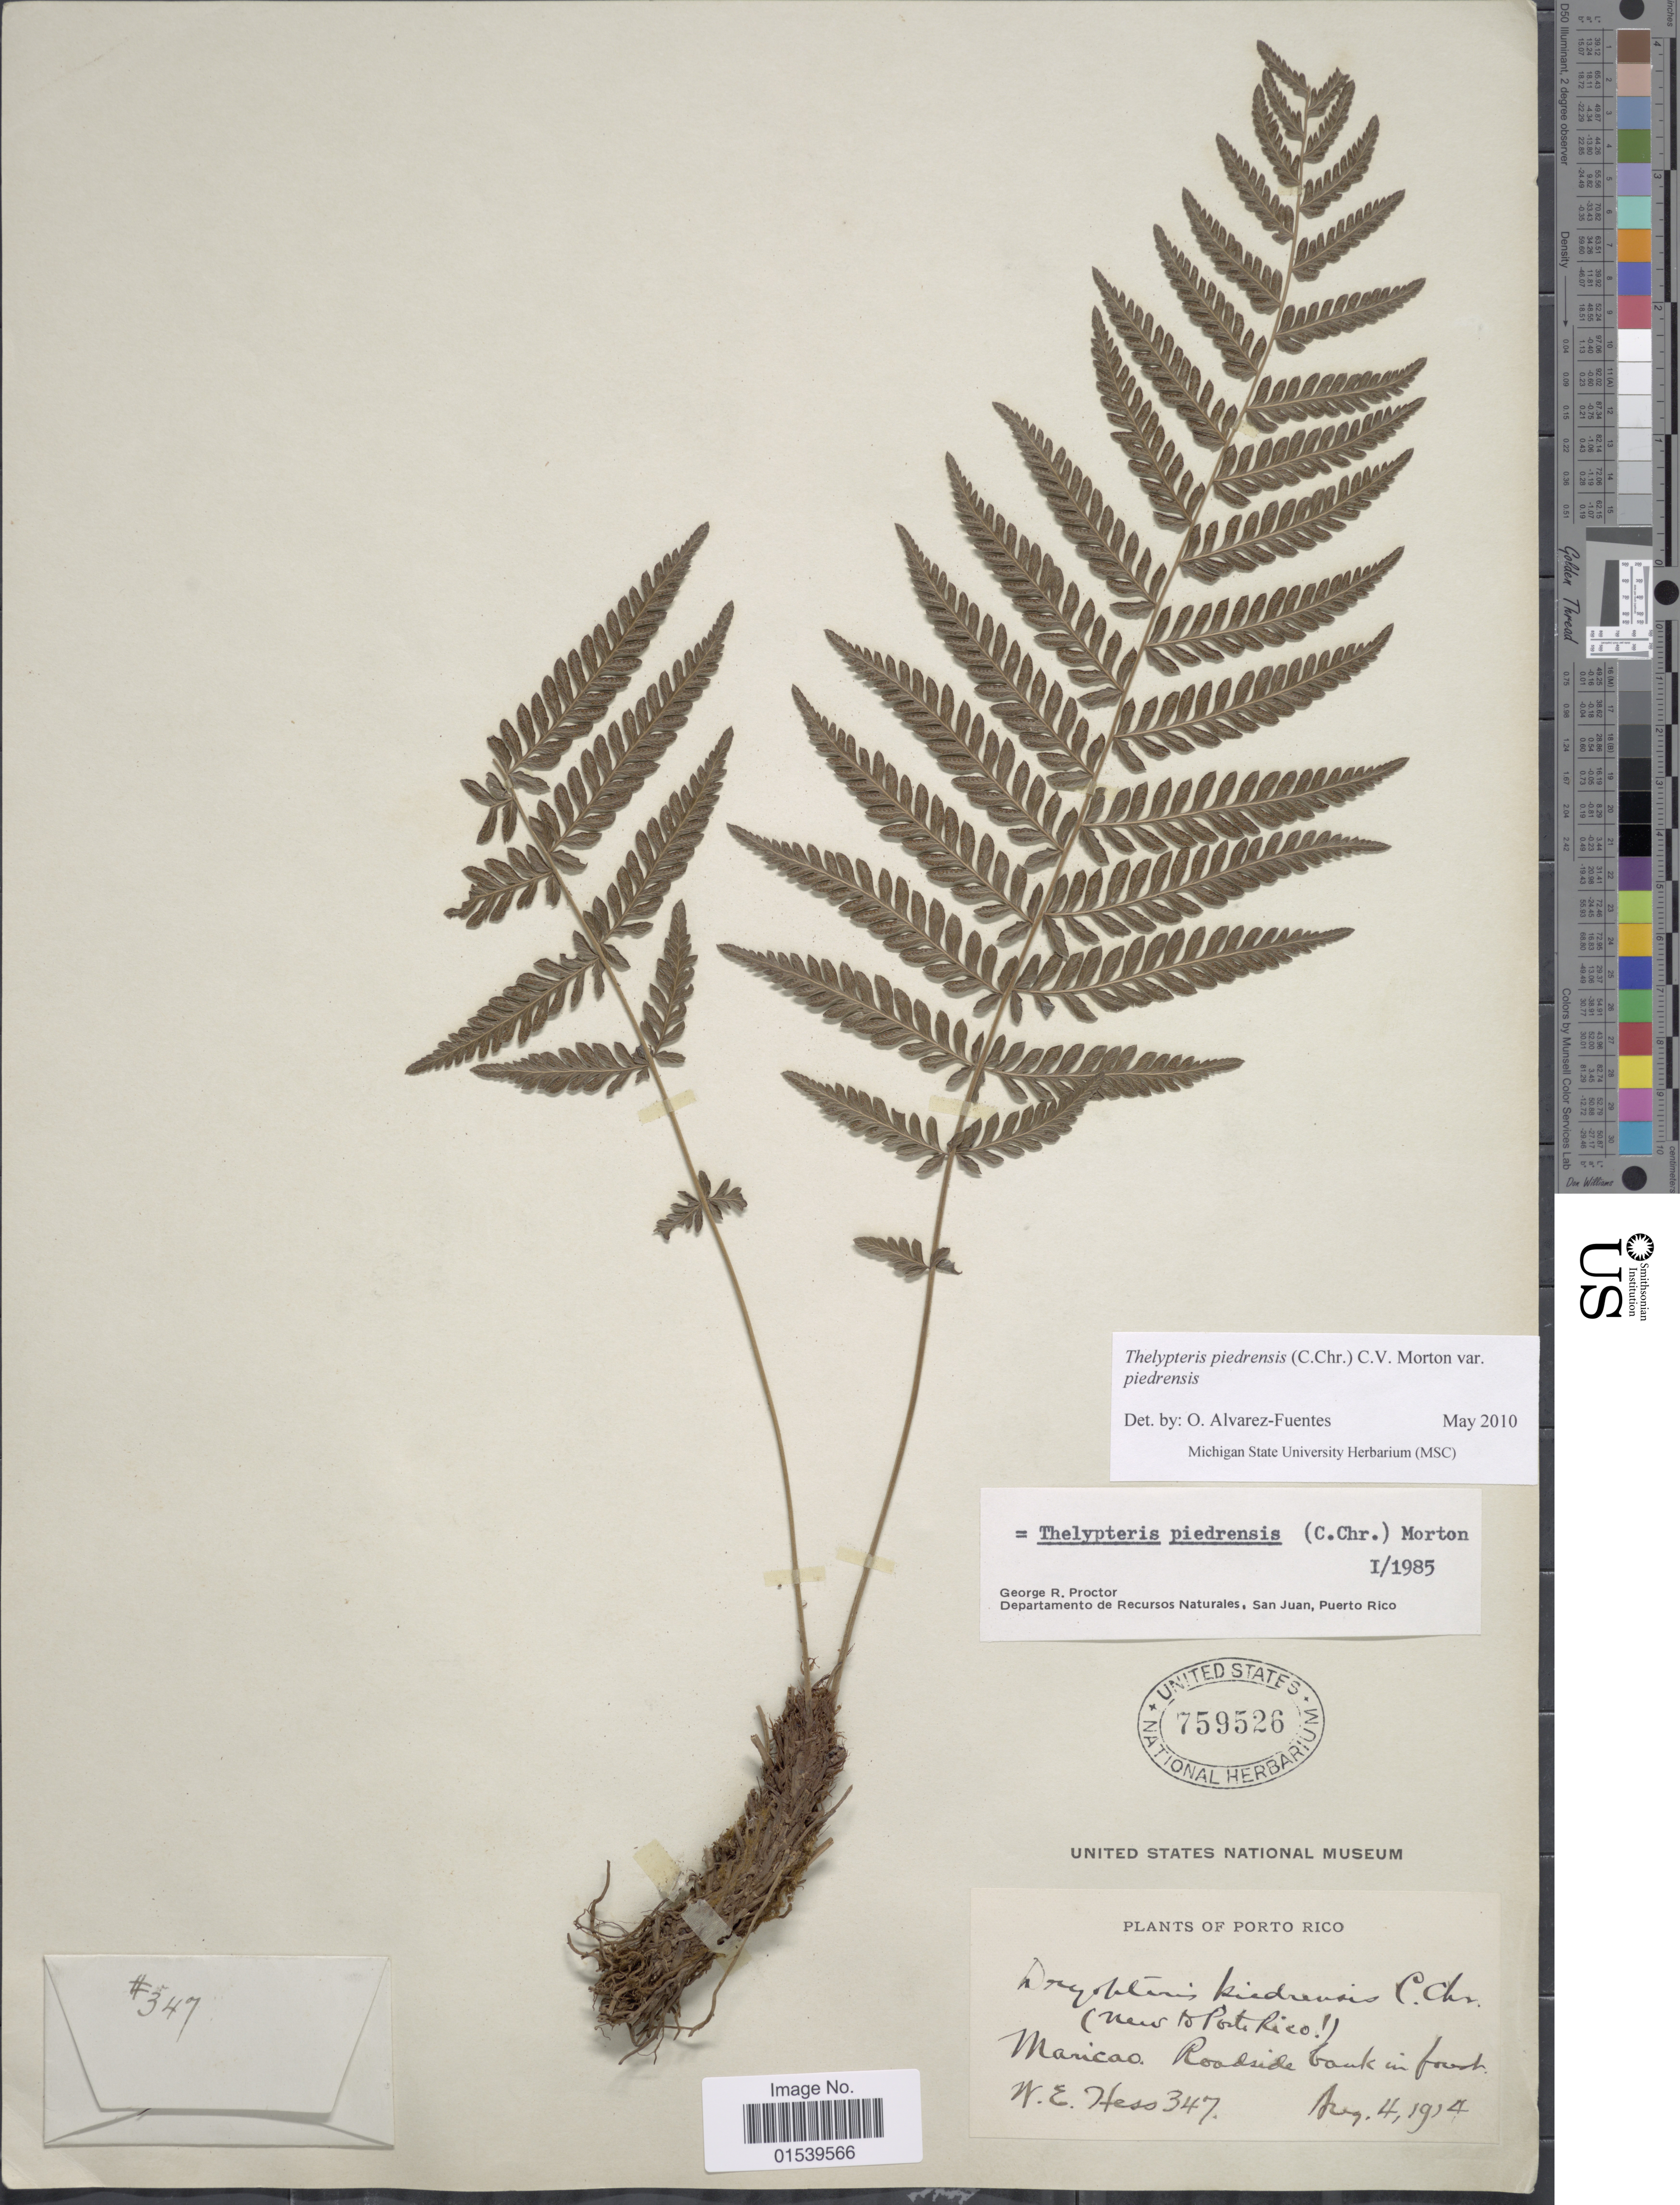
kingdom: Plantae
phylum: Tracheophyta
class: Polypodiopsida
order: Polypodiales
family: Thelypteridaceae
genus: Amauropelta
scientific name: Amauropelta piedrensis (C. Chr.) comb. nov., ined 2015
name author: (C. Chr.)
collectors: W. Hess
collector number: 347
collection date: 1914-08-04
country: Puerto Rico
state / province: Maricao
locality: Roadside bank in forest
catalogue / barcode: US 759526